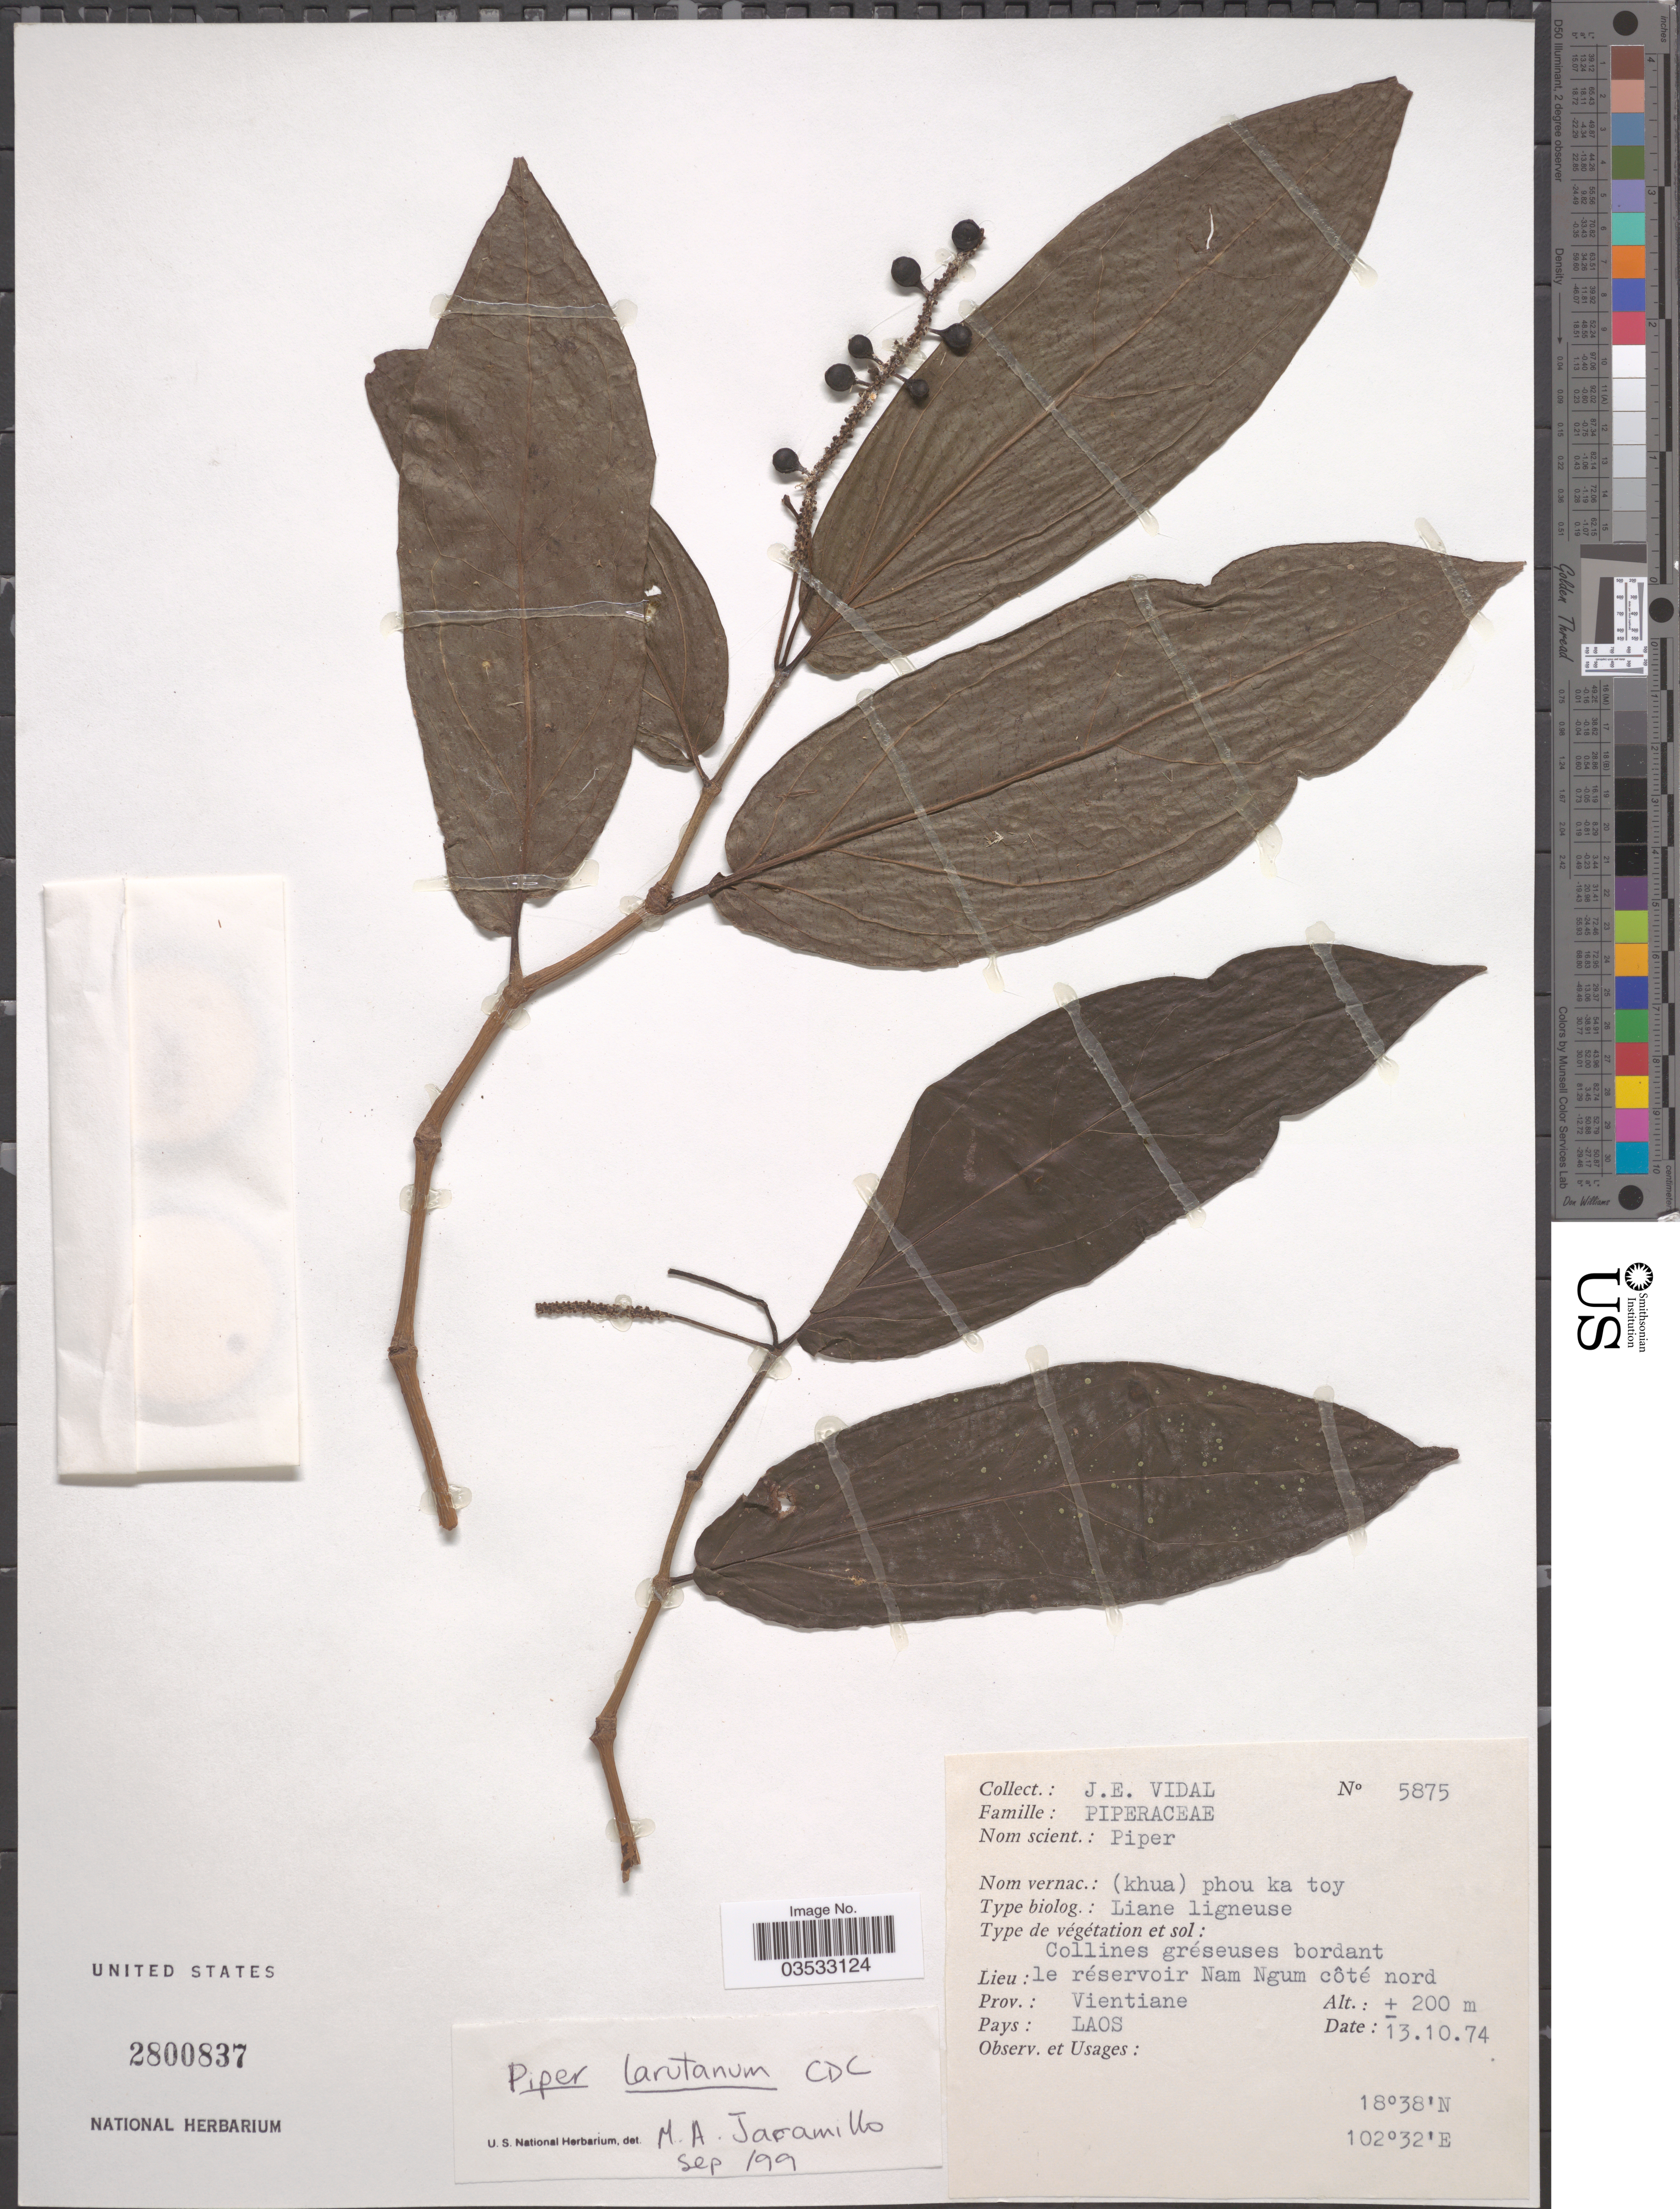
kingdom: Plantae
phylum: Tracheophyta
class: Magnoliopsida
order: Piperales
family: Piperaceae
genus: Piper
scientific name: Piper larutanum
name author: C. DC.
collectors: J. E. Vidal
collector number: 5875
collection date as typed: Transcribed d/m/y: 13/10/74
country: Laos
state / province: Viangchan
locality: Collines gréseuses bordant le réservoir Nam Ngum côté nord. Prov.: Vientiane.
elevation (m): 200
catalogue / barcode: US 2800837